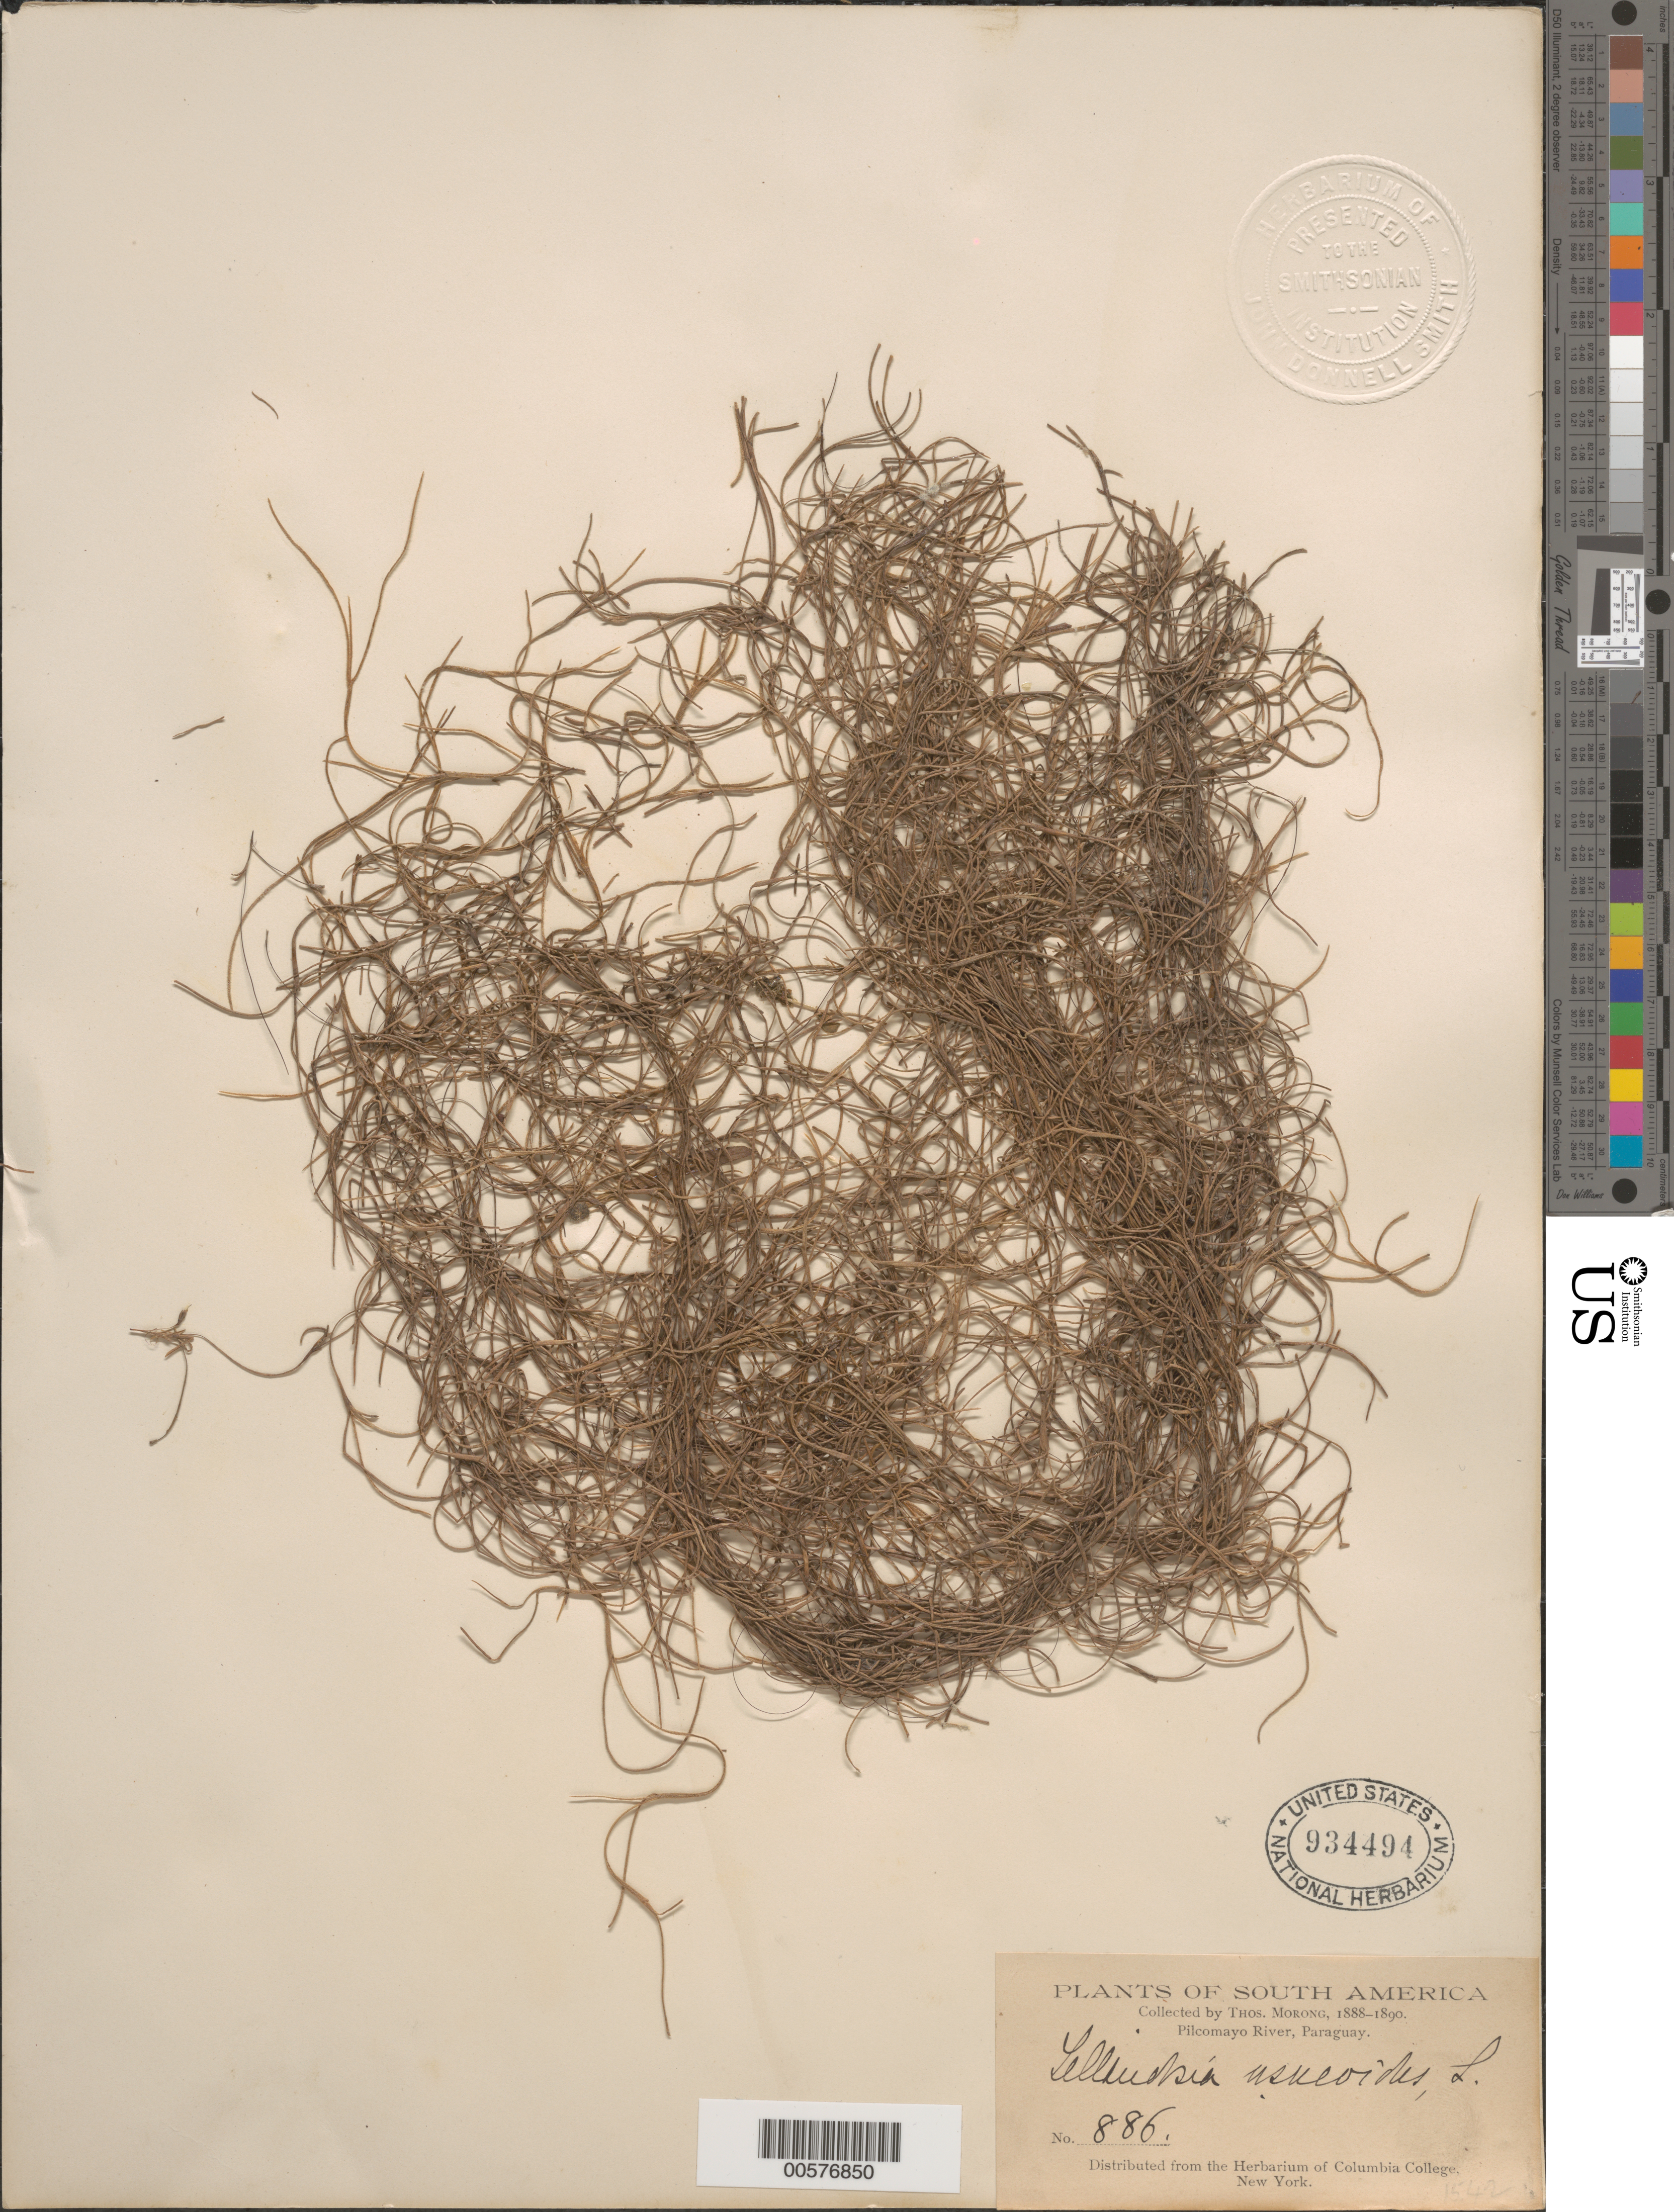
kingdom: Plantae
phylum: Tracheophyta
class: Liliopsida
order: Poales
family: Bromeliaceae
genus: Tillandsia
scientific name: Tillandsia usneoides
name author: (L.) L.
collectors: T. Morong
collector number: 886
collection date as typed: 1888-90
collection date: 1888/1890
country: Paraguay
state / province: Presidente Hayes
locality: Pilcomayo River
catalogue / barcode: US 934494